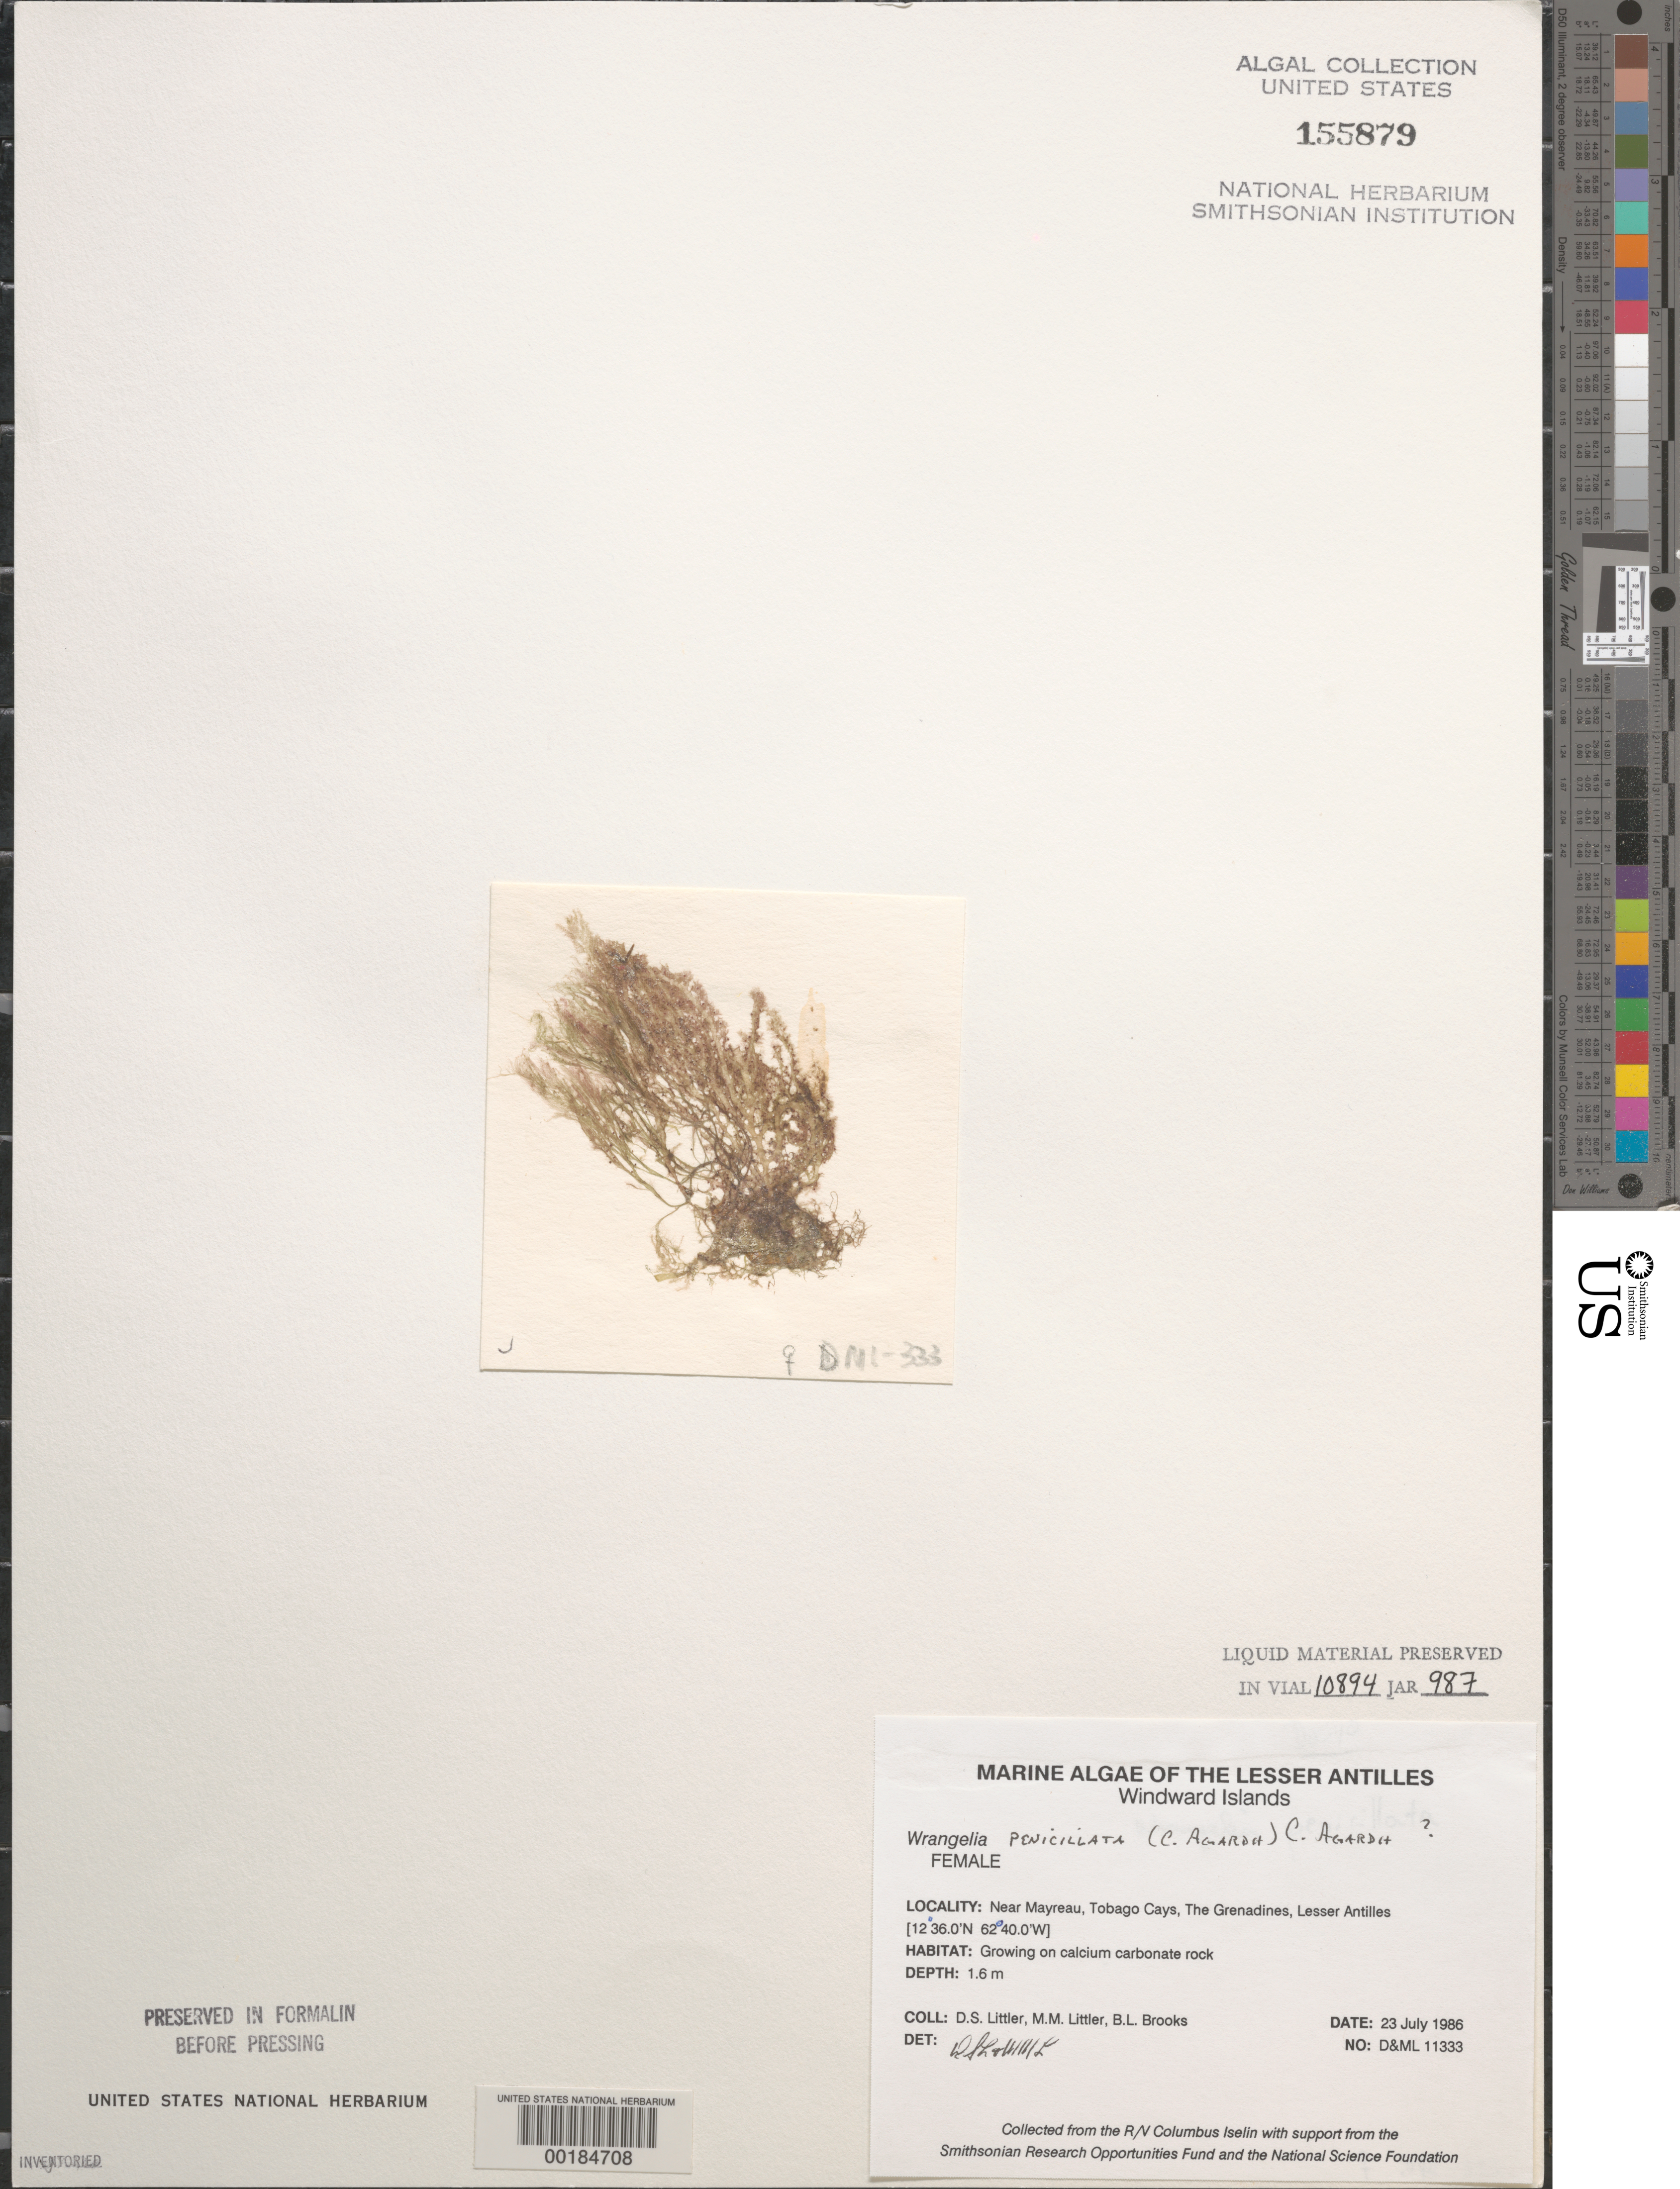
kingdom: Plantae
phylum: Rhodophyta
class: Florideophyceae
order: Ceramiales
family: Wrangeliaceae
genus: Wrangelia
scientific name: Wrangelia penicillata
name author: (C. Agardh) C. Agardh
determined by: Littler, D. S.; Littler, M. M.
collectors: D. S. Littler, M. M. Littler & B. Brooks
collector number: D&ML 11333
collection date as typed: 23 Jul 1986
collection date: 1986-07-23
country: St. Vincent - Grenadines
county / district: Grenadines Parish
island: Mayreau [Mayereau]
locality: Near Mayreau (Mayereau)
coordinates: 12 36' 00" N, 62 40' 00" W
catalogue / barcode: US 155879